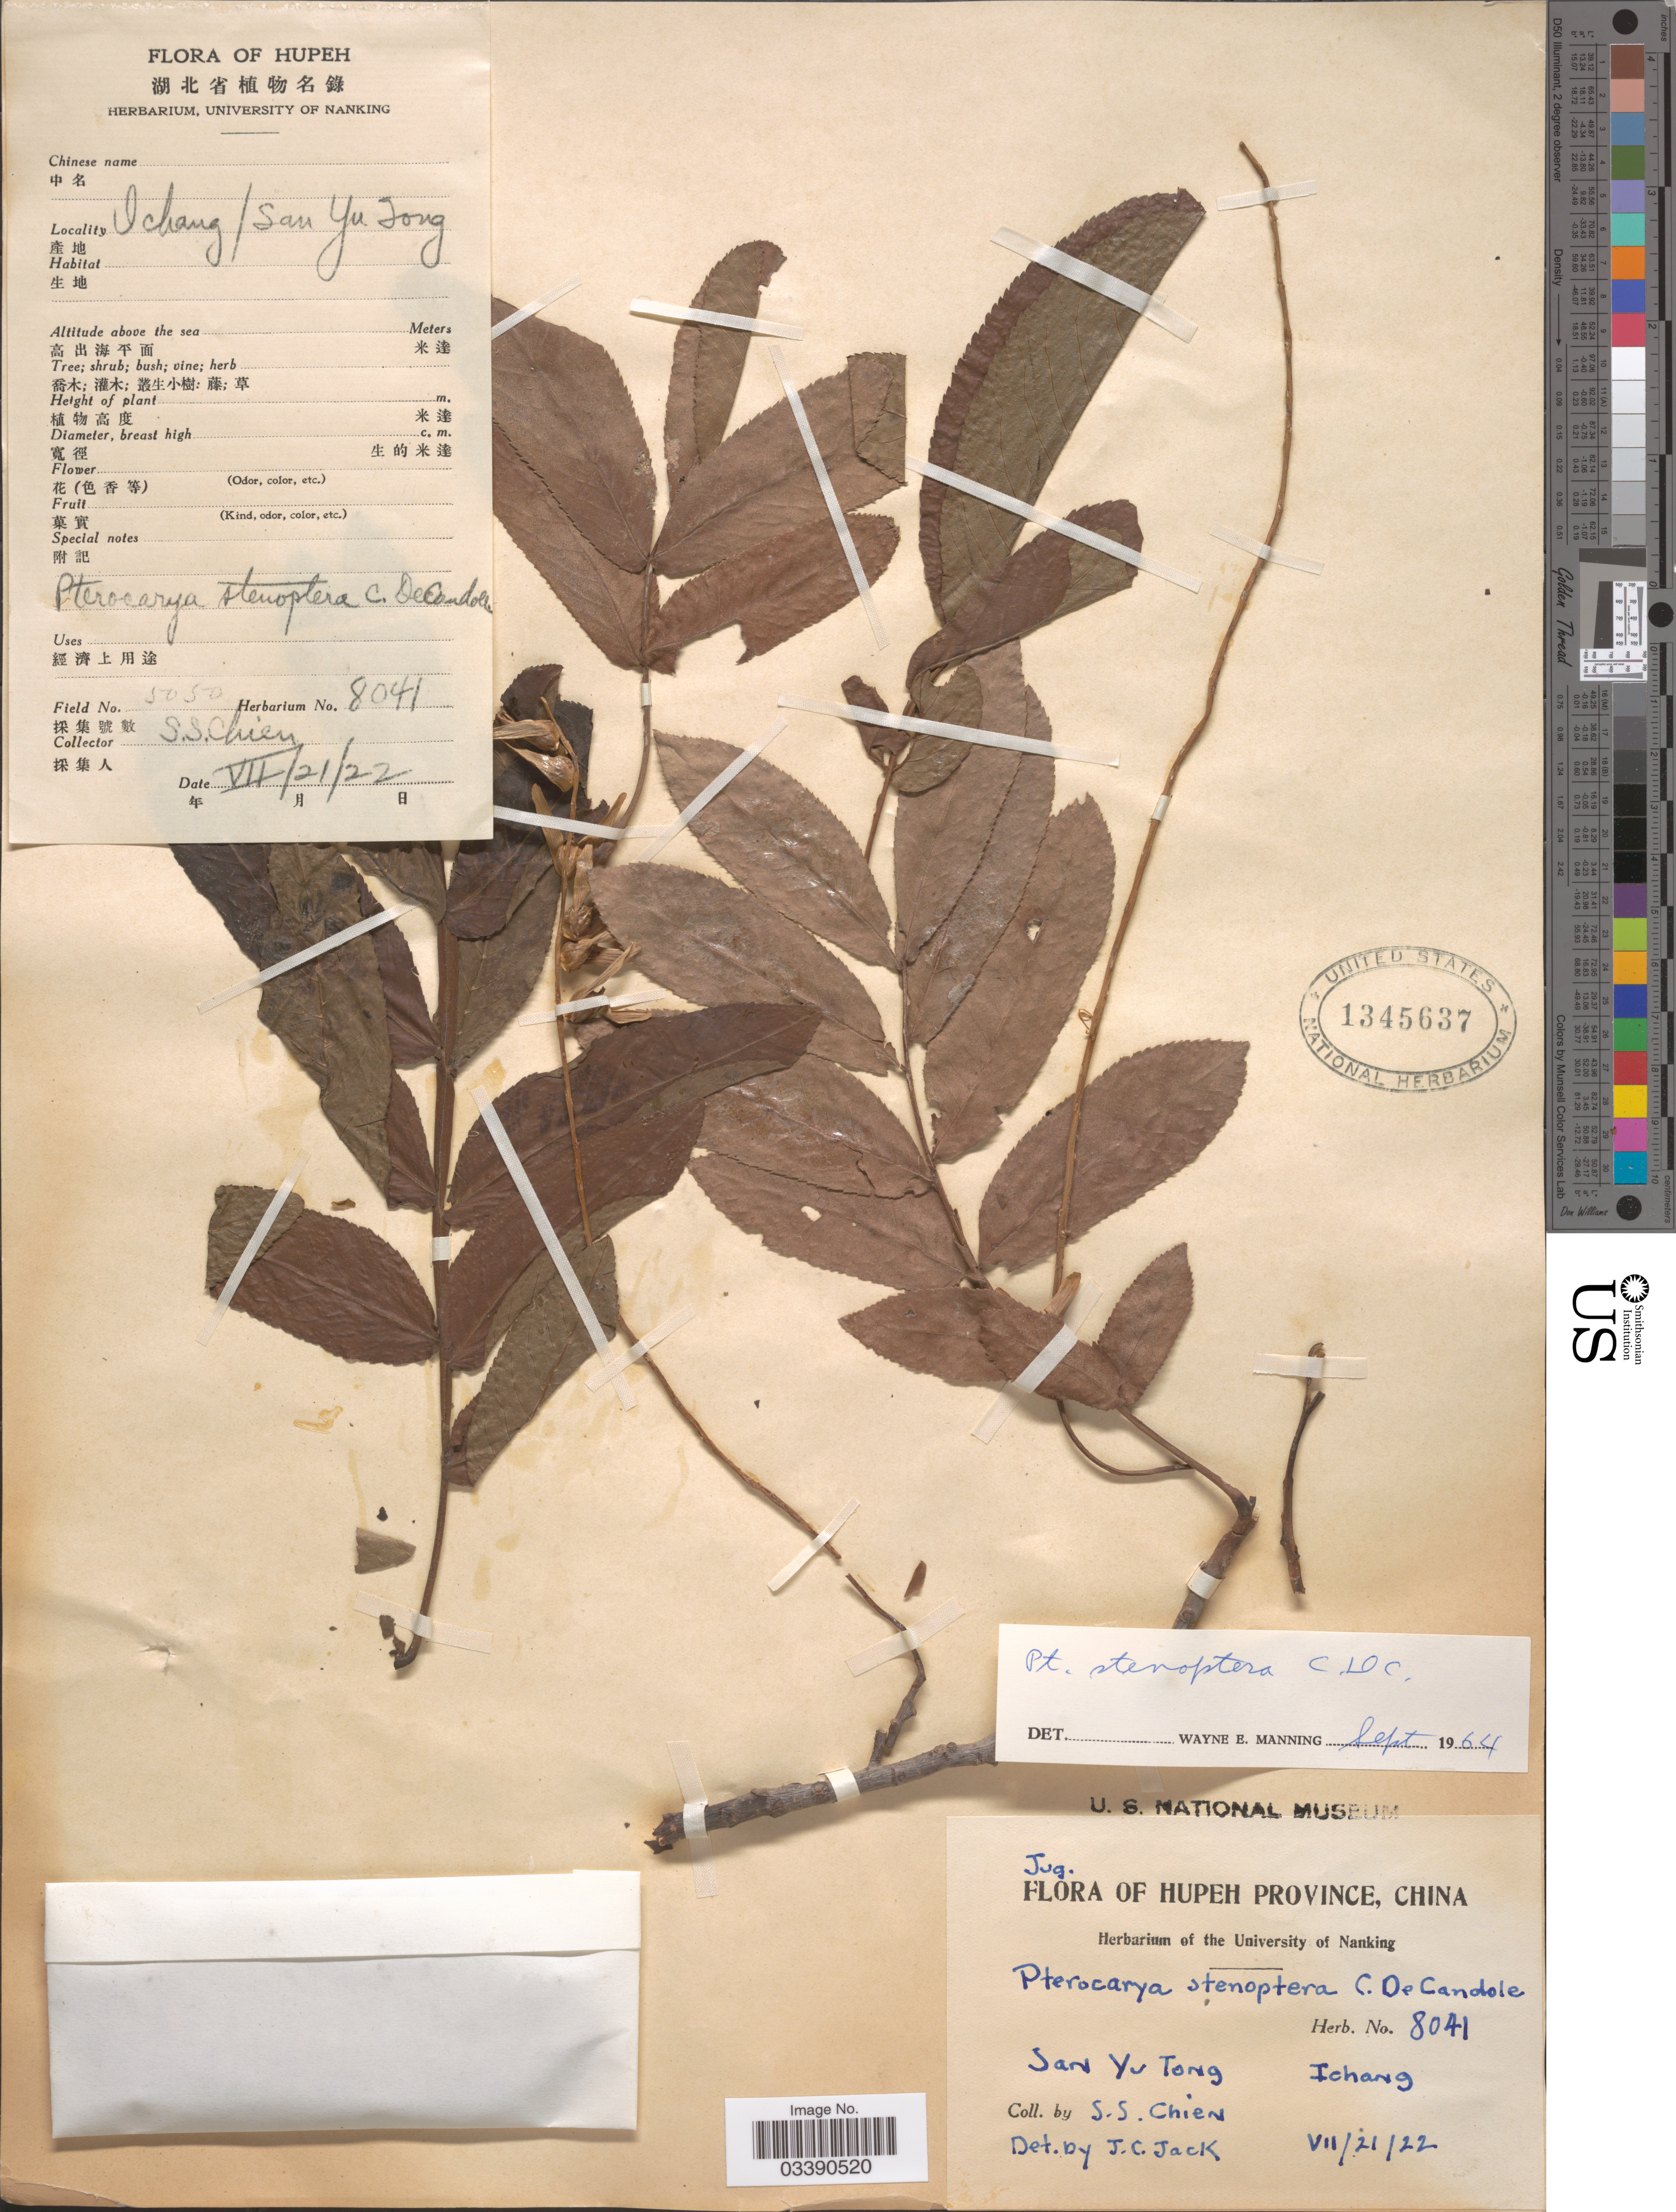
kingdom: Plantae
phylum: Tracheophyta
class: Magnoliopsida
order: Fagales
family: Juglandaceae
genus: Pterocarya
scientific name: Pterocarya stenoptera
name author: C. DC.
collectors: S. Chien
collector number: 8041/5050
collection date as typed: Transcribed d/m/y: 21/7/22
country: China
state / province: Hubei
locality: Hupeh Province. San Yu Tong. Ichang.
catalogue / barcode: US 1345637